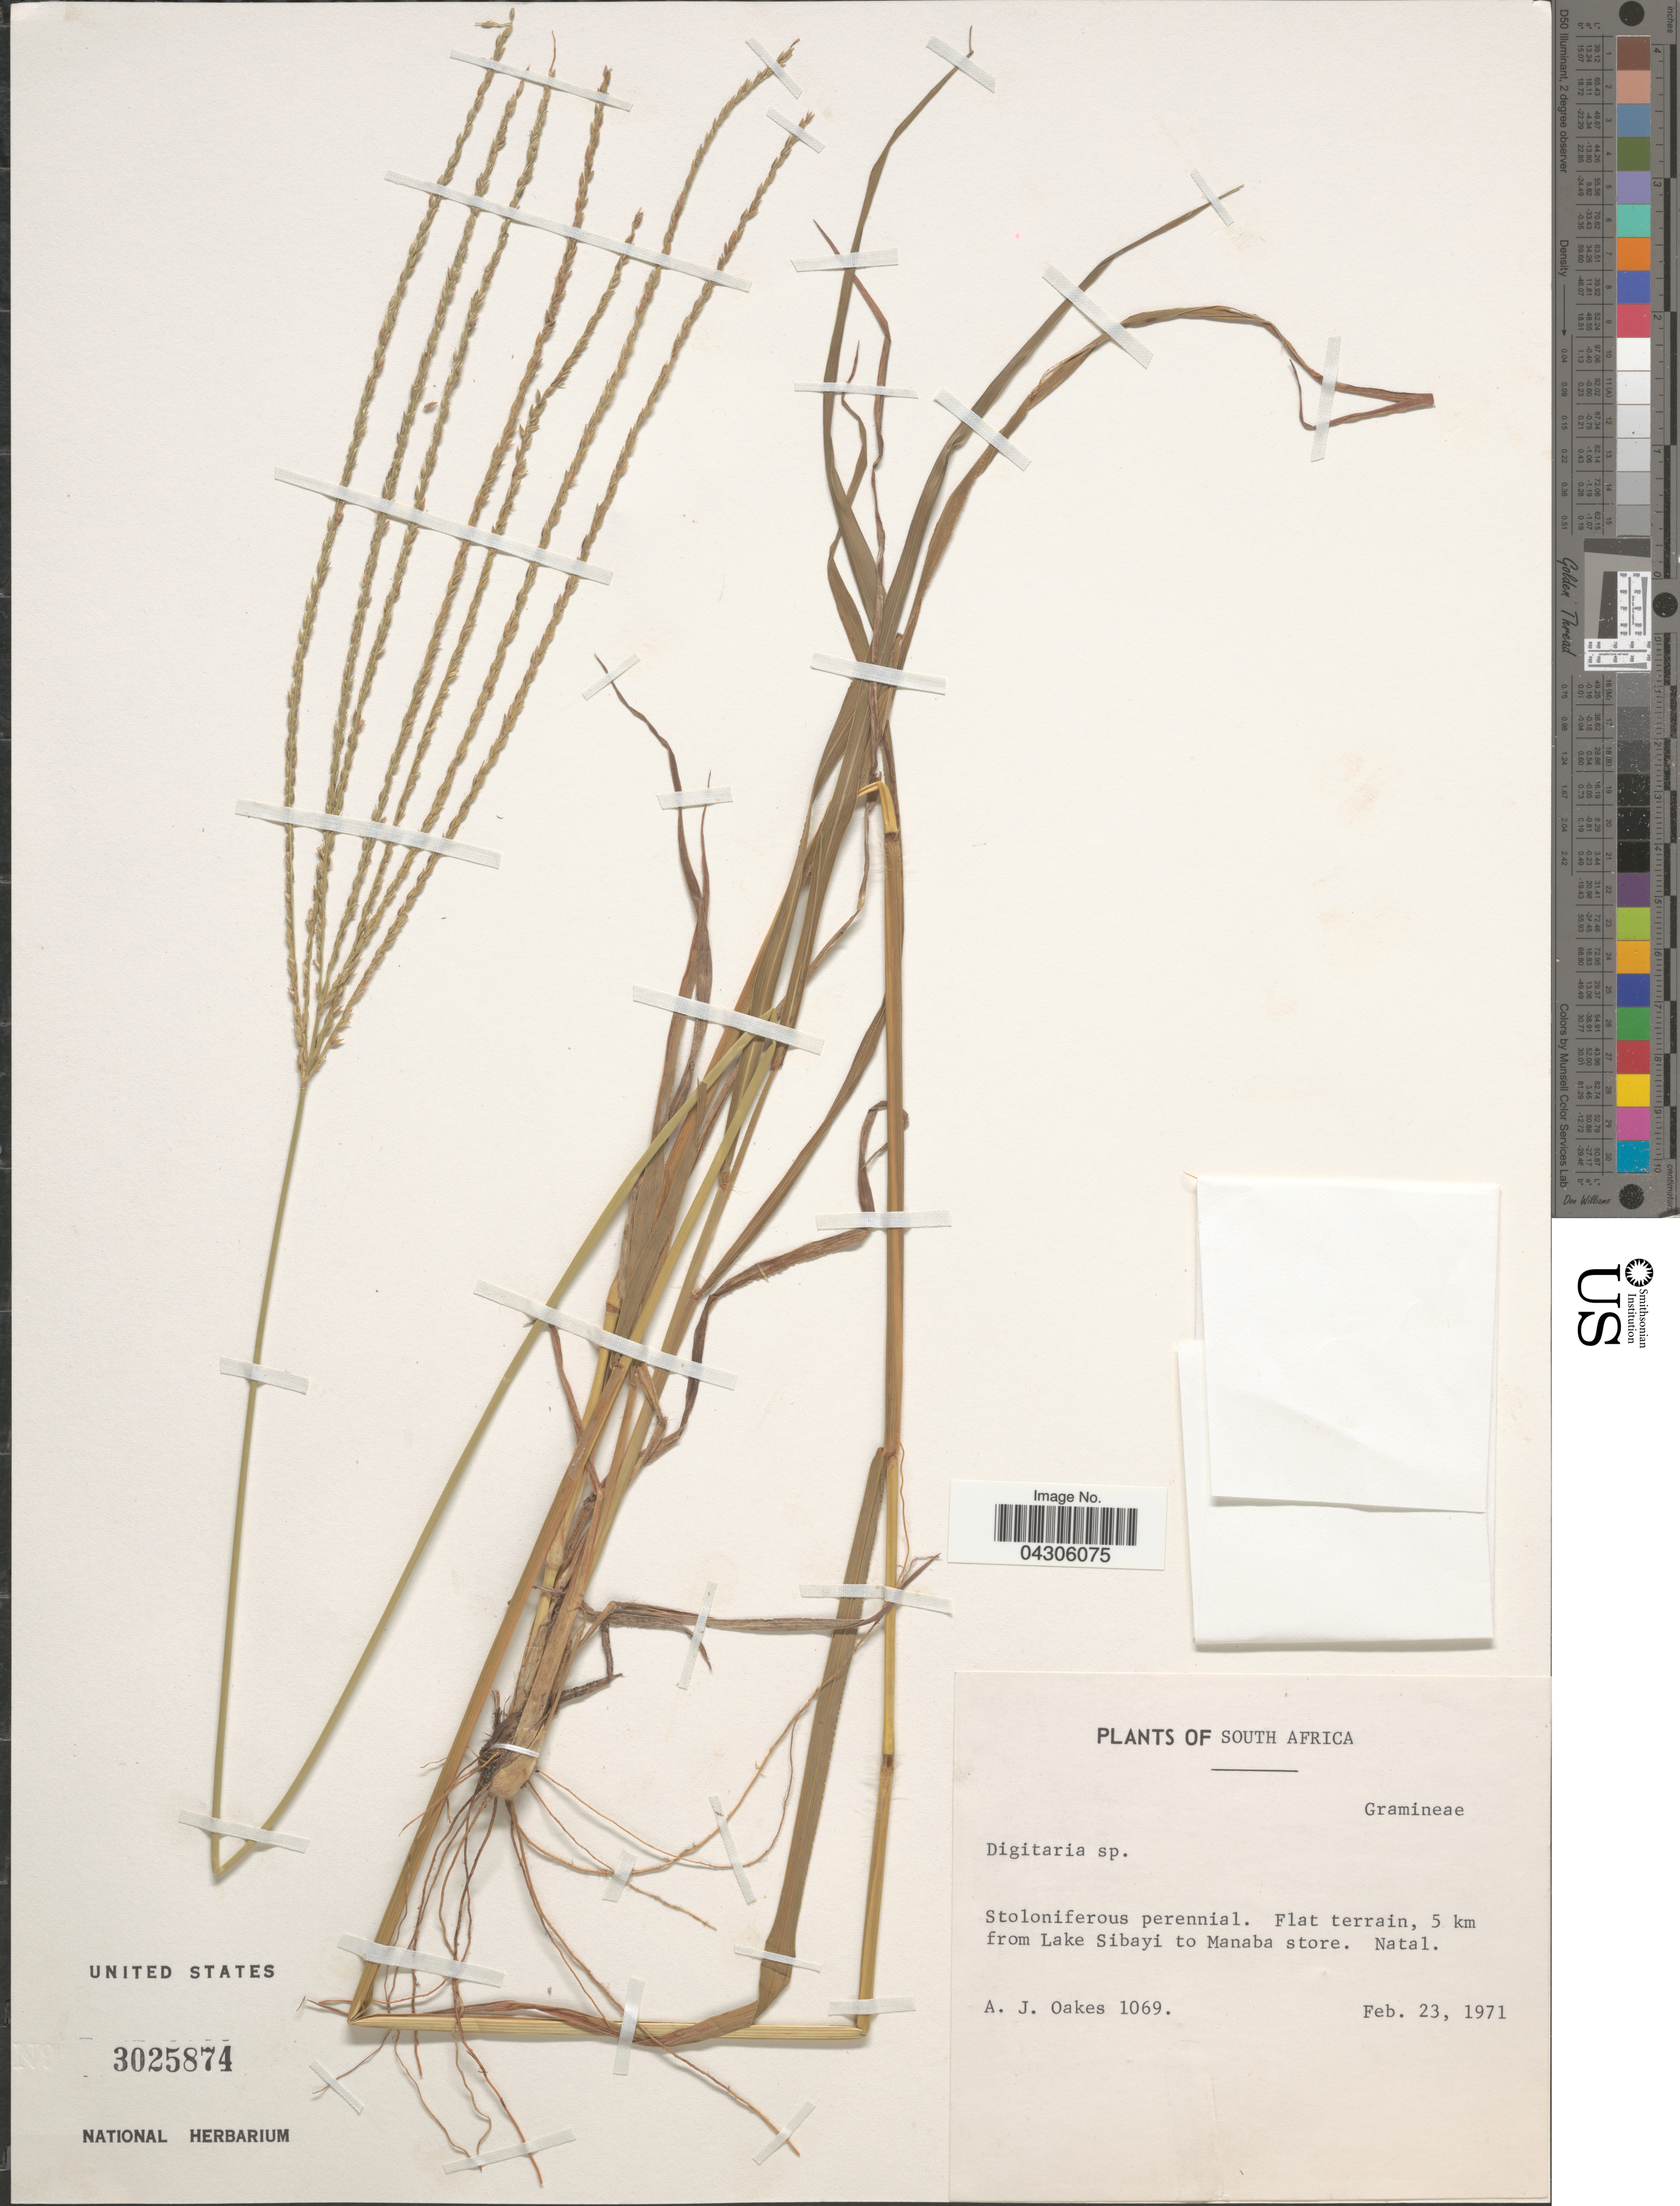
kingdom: Plantae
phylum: Tracheophyta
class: Liliopsida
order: Poales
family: Poaceae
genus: Digitaria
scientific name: Digitaria sp.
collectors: A. Oakes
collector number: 1069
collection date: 1971-02-23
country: South Africa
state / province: KwaZulu-Natal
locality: Flat terrain, 5 km from Lake Sibayi to Manaba store. Natal.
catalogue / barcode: US 3025874